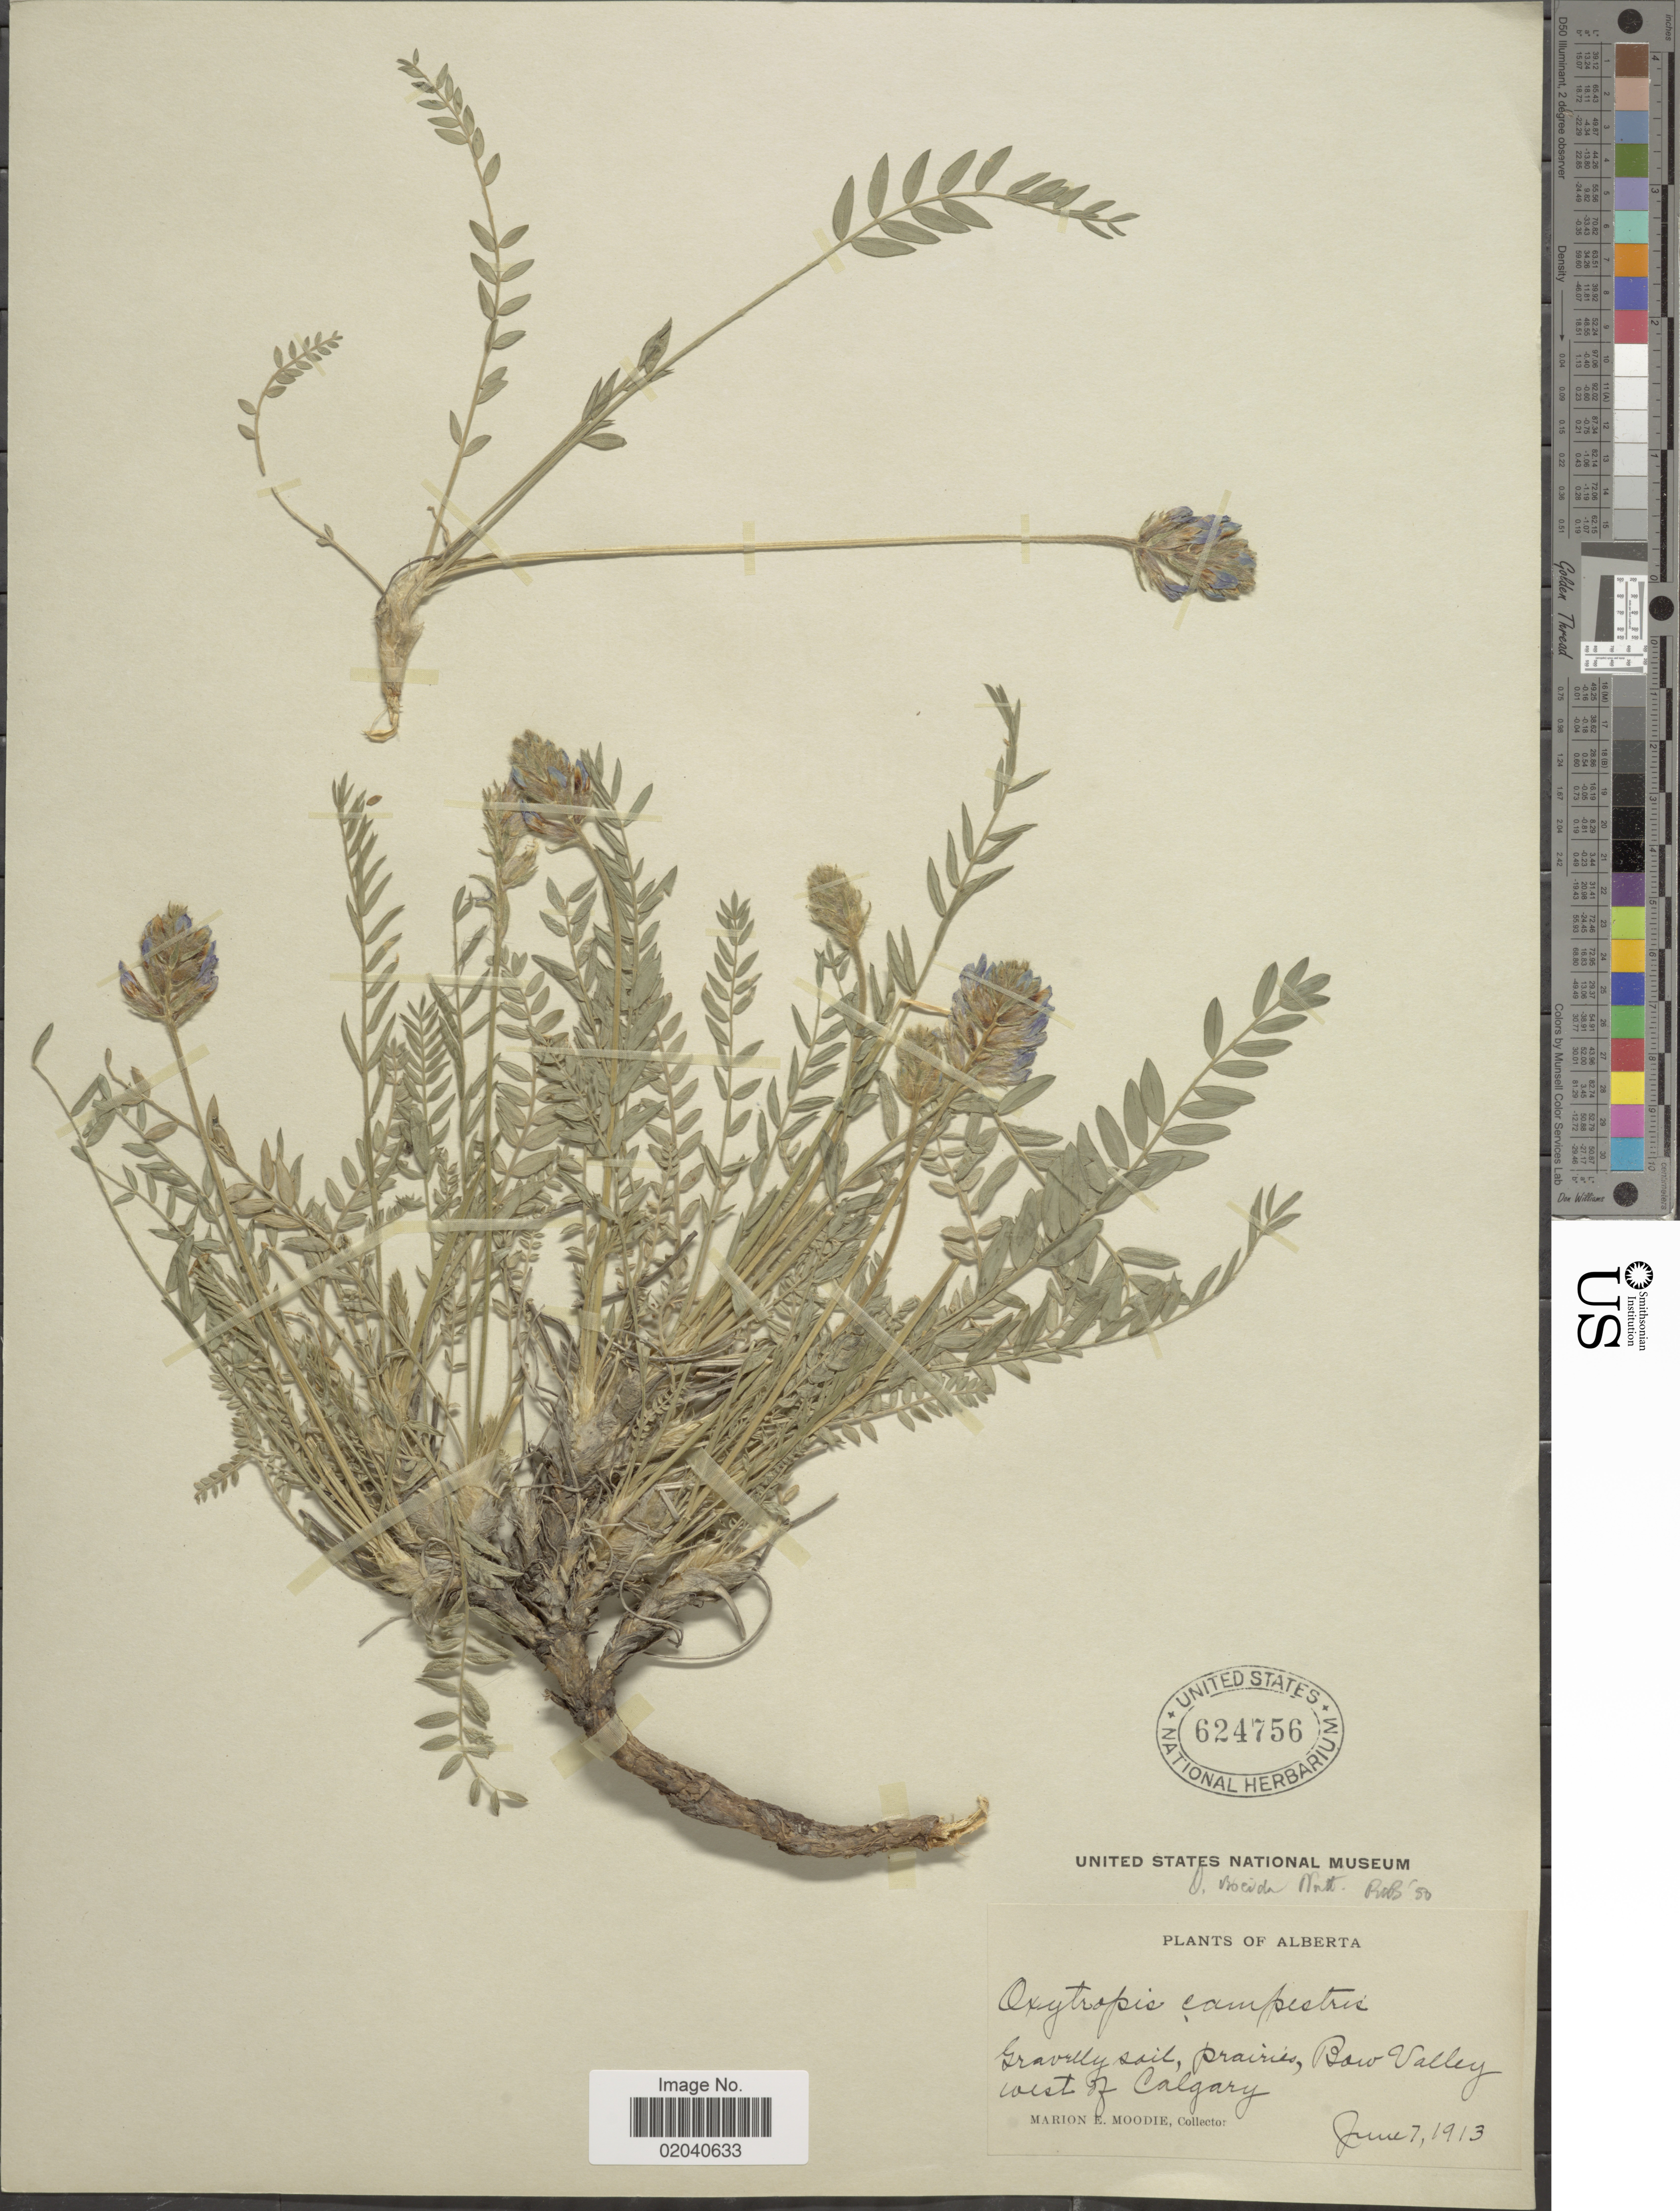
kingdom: Plantae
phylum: Tracheophyta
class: Magnoliopsida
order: Fabales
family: Fabaceae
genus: Oxytropis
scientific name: Oxytropis viscida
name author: Nutt.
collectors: M. E. Moodie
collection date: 1913-06-07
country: Canada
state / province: Alberta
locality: Gravelly soil, prairies, Bow Valley west of Calgary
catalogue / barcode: US 624756